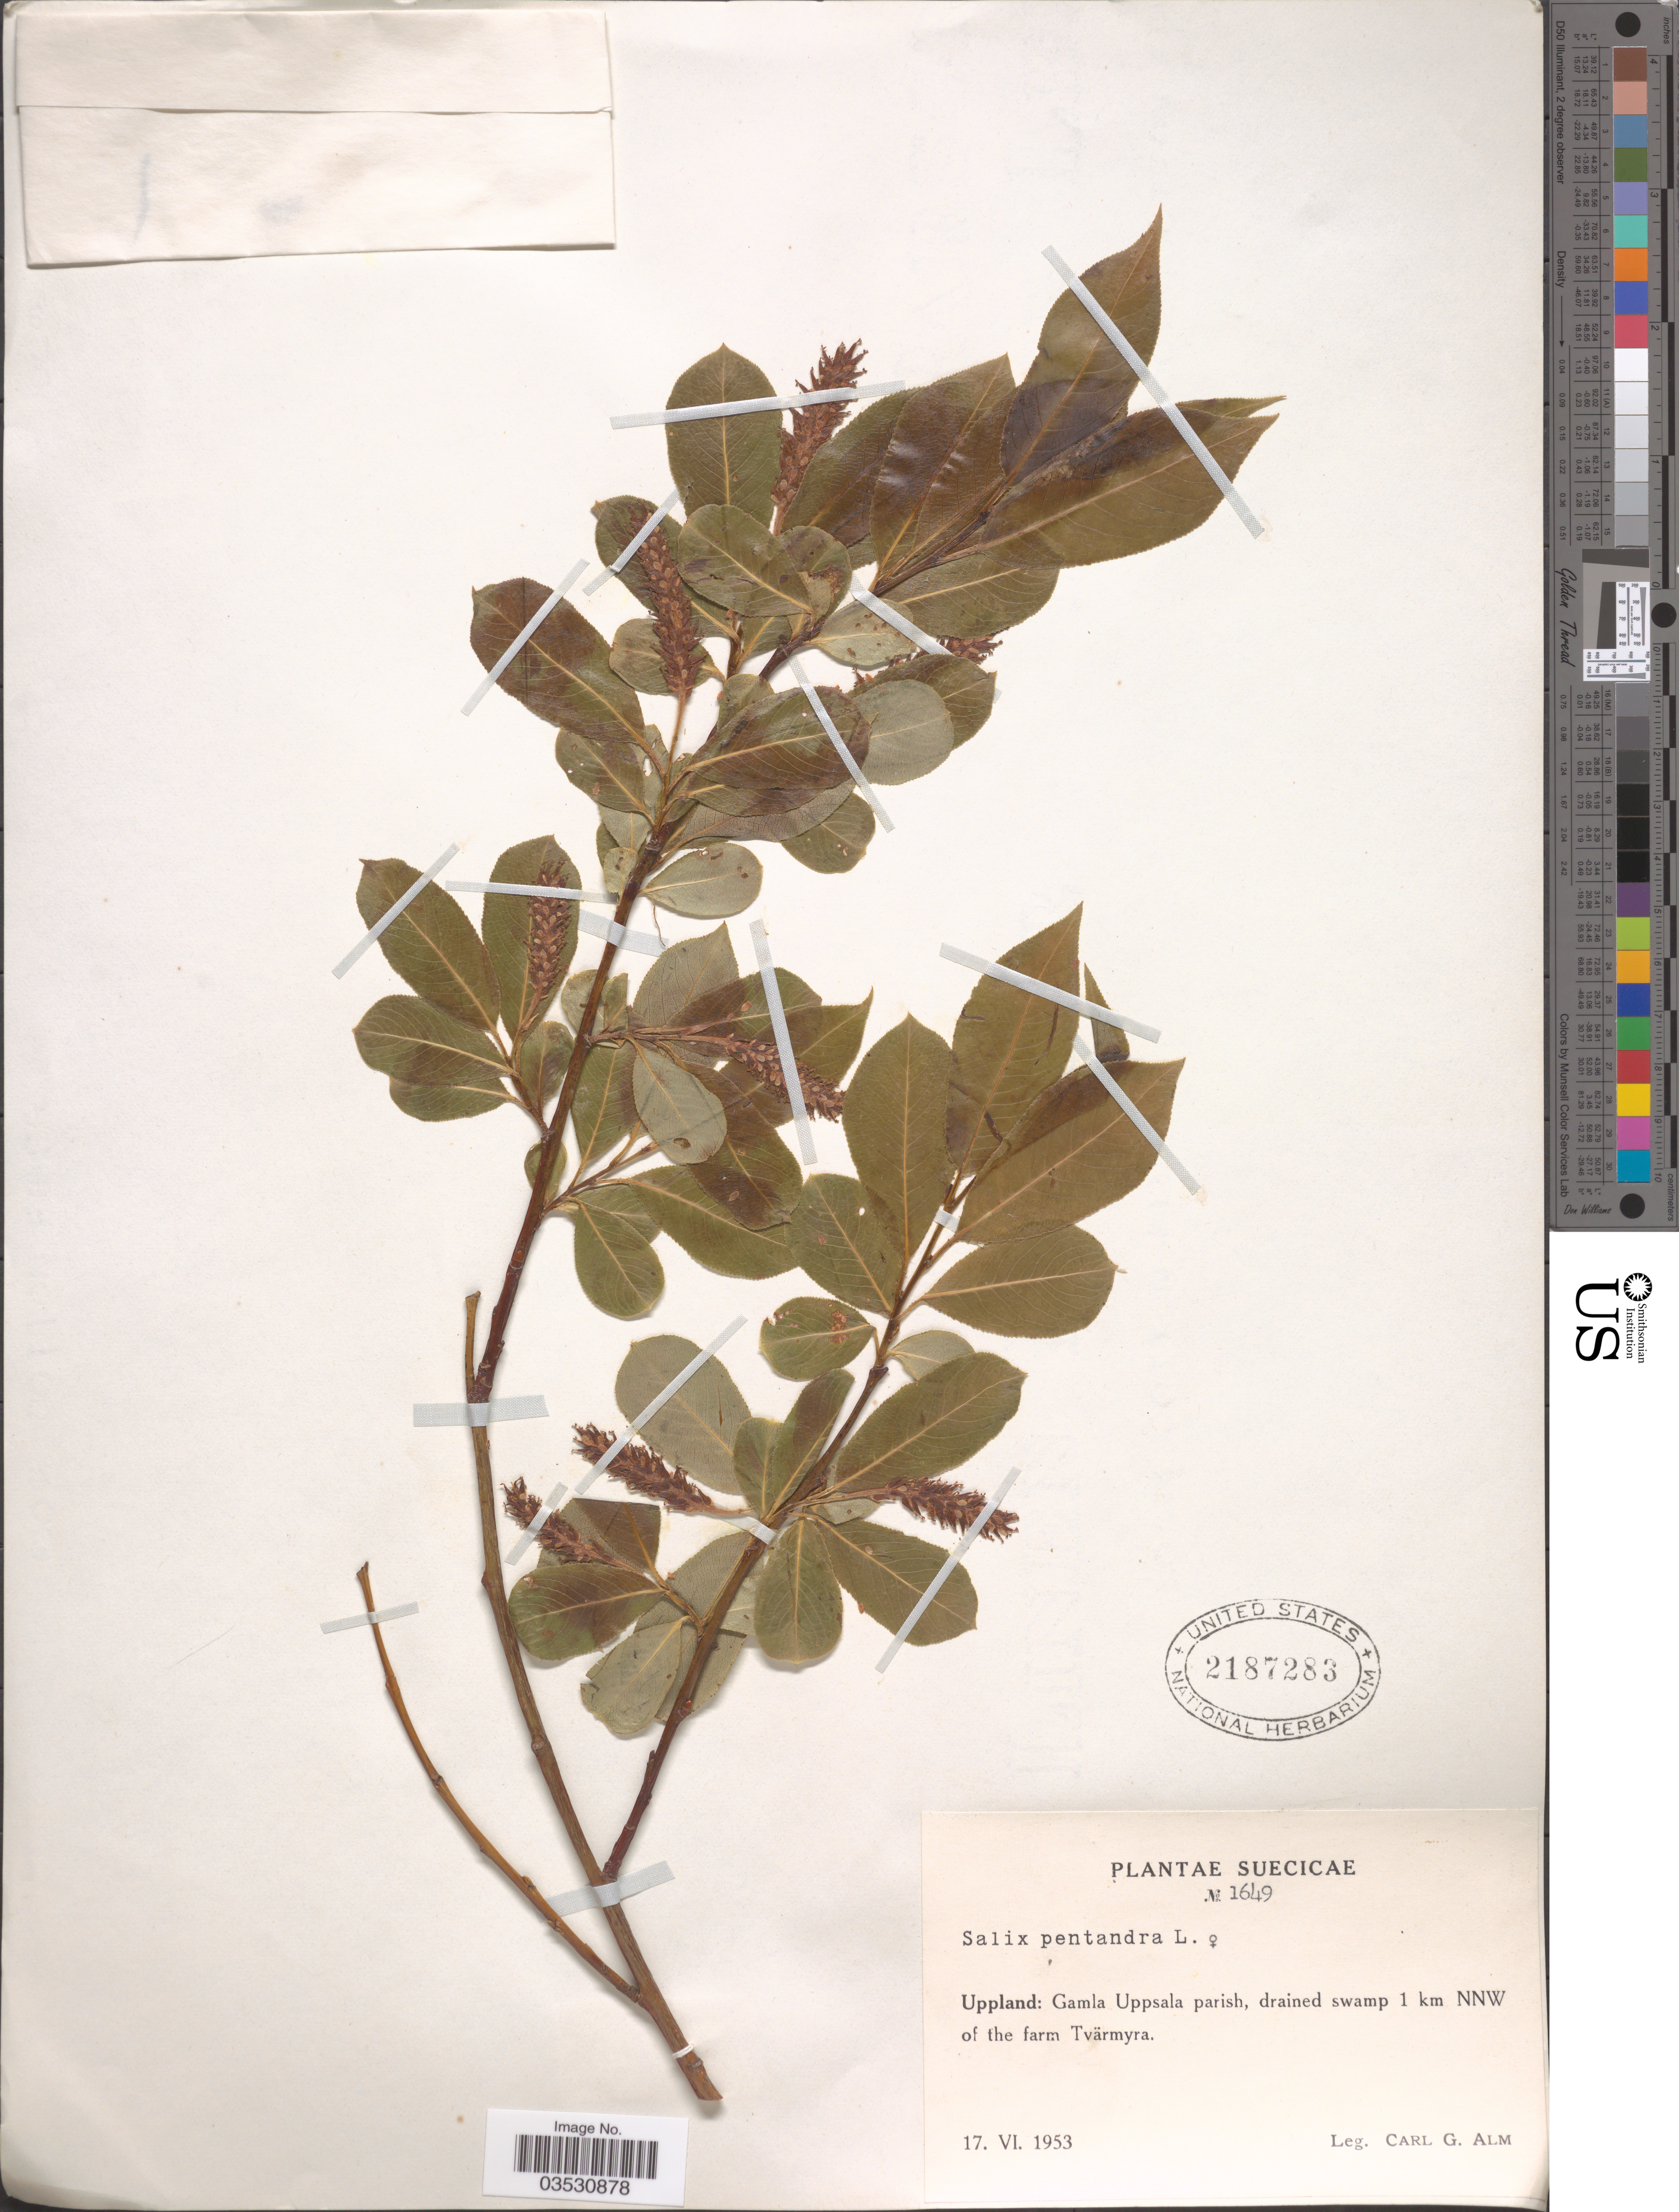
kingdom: Plantae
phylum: Tracheophyta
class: Magnoliopsida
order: Malpighiales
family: Salicaceae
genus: Salix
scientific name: Salix pentandra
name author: L.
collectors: C. G. Alm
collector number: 1649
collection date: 1953-06-17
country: Sweden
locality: Suecicae. Uppland: Gamla Uppsala parish, drained swamp 1 km NNW of the farm Tvärmyra.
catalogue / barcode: US 2187283